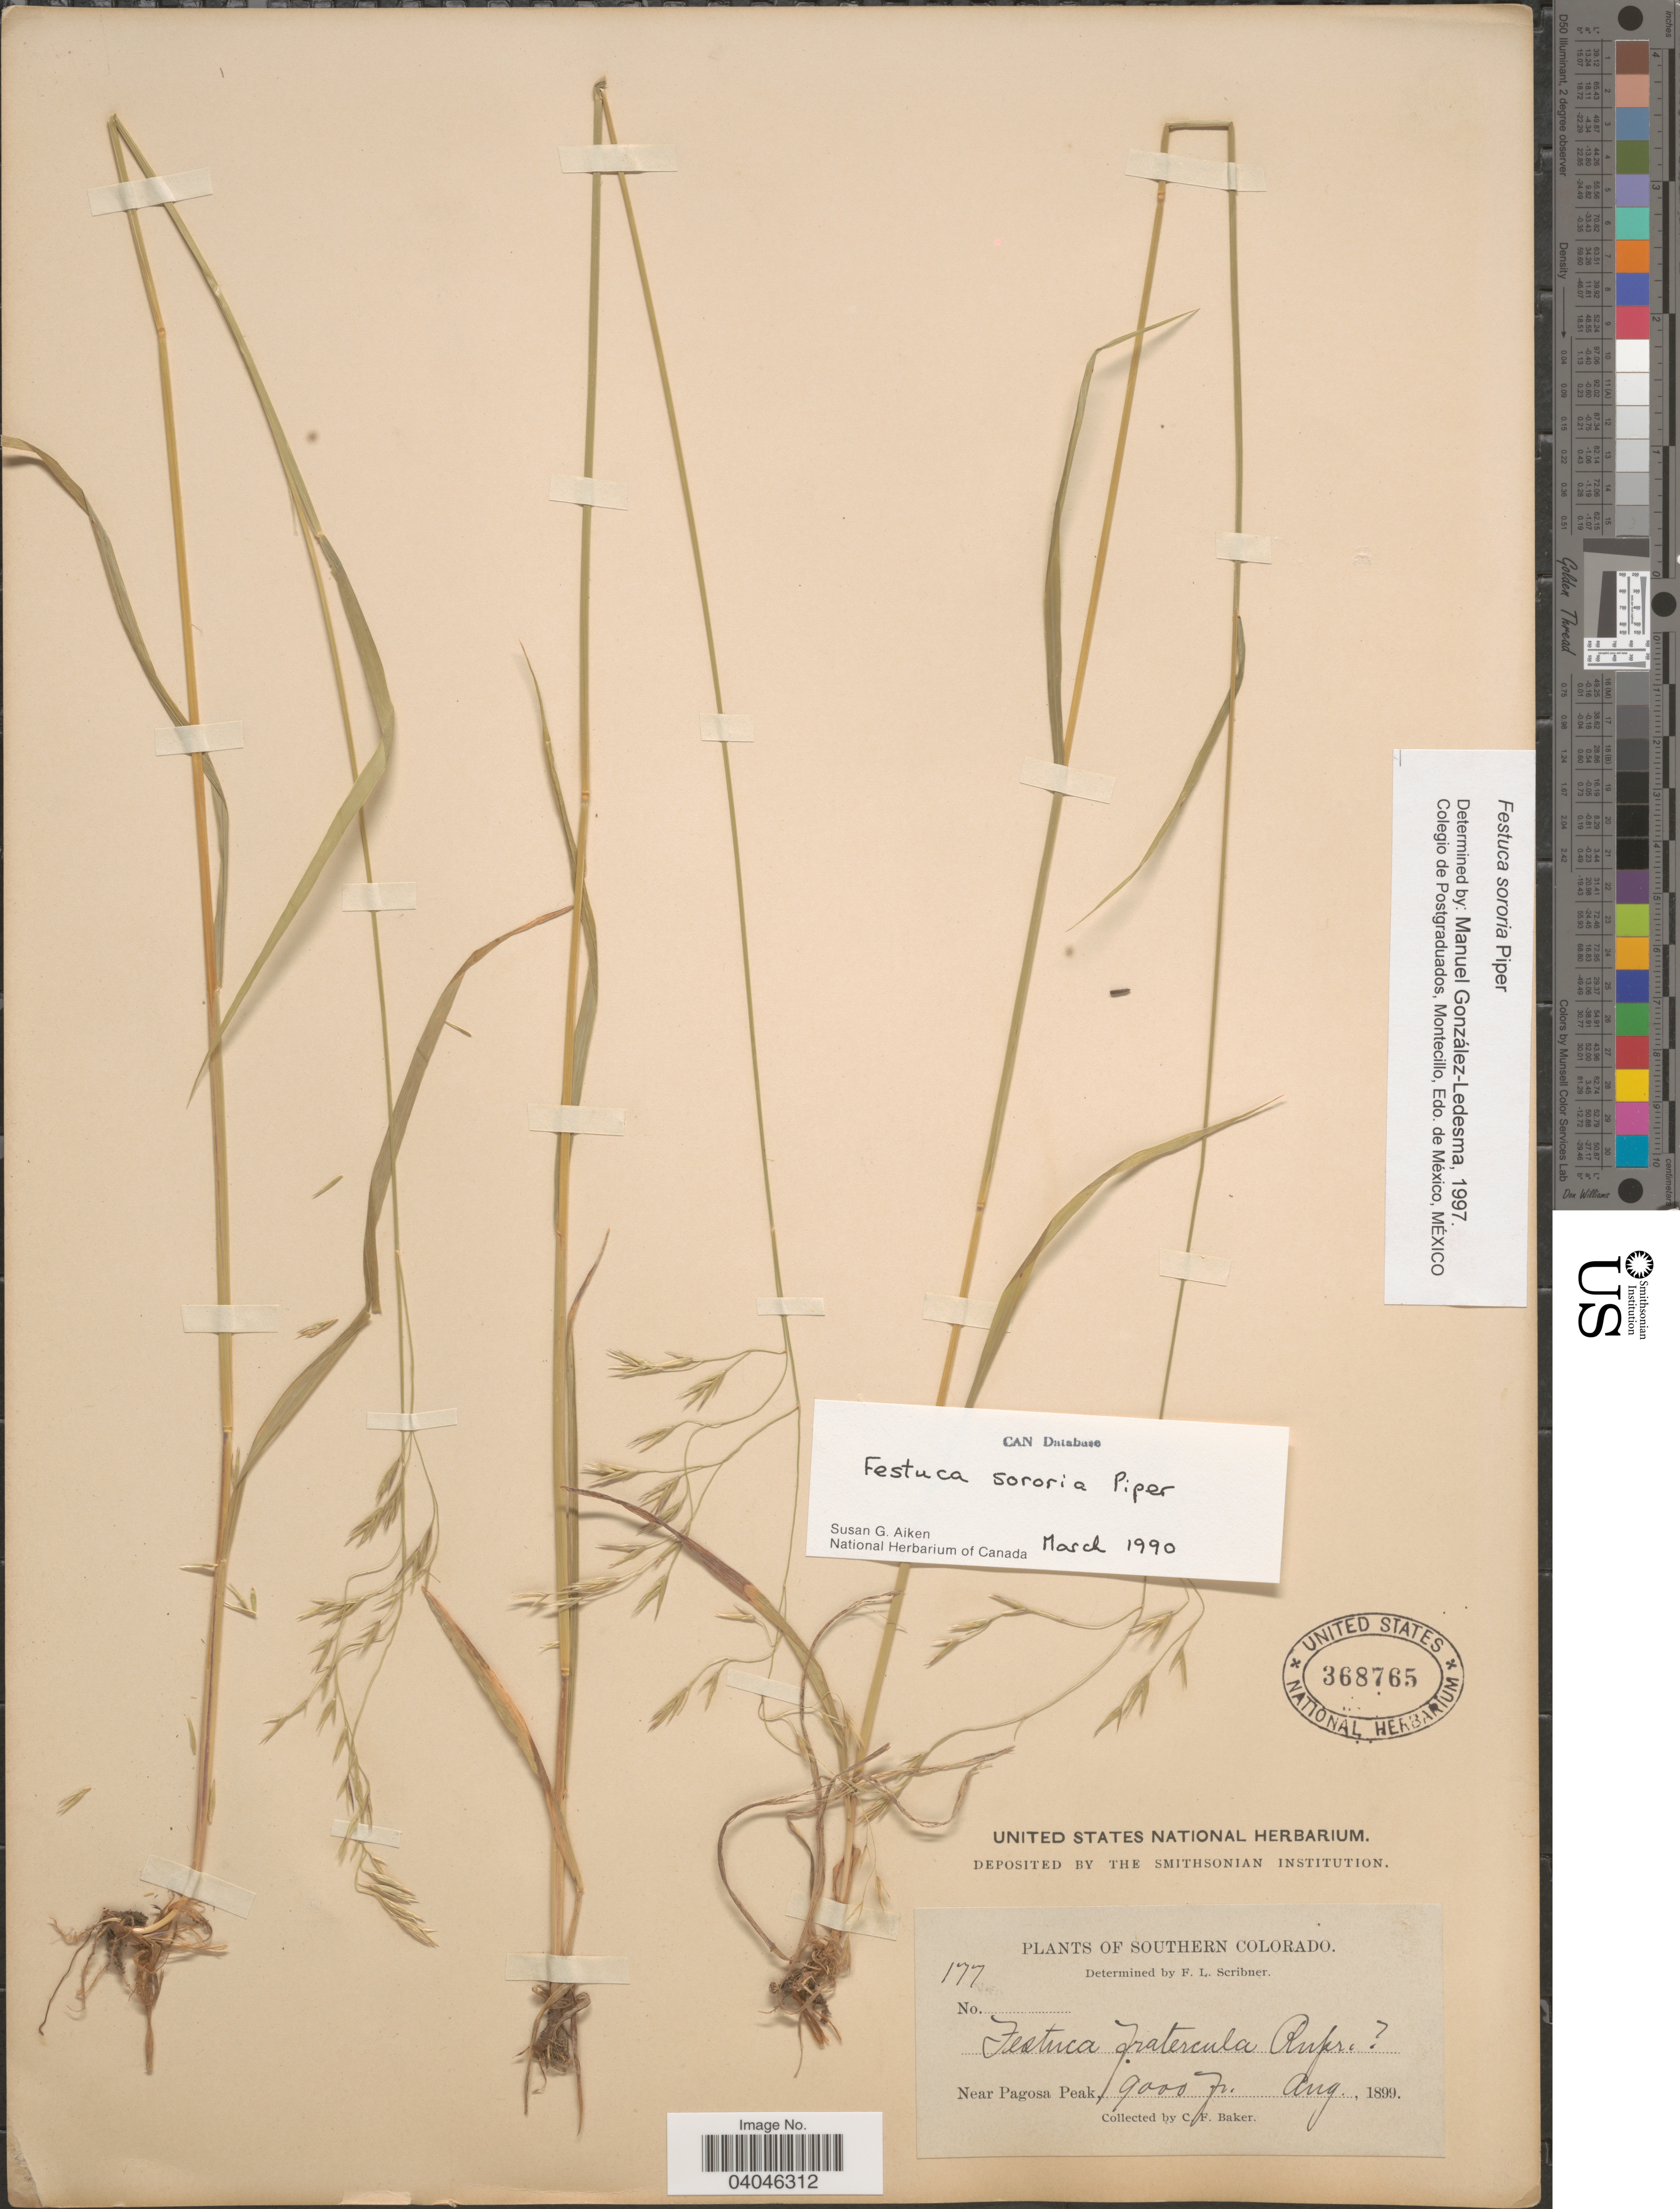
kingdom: Plantae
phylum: Tracheophyta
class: Liliopsida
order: Poales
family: Poaceae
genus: Festuca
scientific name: Festuca sororia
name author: Piper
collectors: C. F. Baker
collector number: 177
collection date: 1899-08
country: United States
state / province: Colorado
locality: Southern Colorado. Near Pagosa Peak.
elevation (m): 2743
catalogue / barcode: US 368765